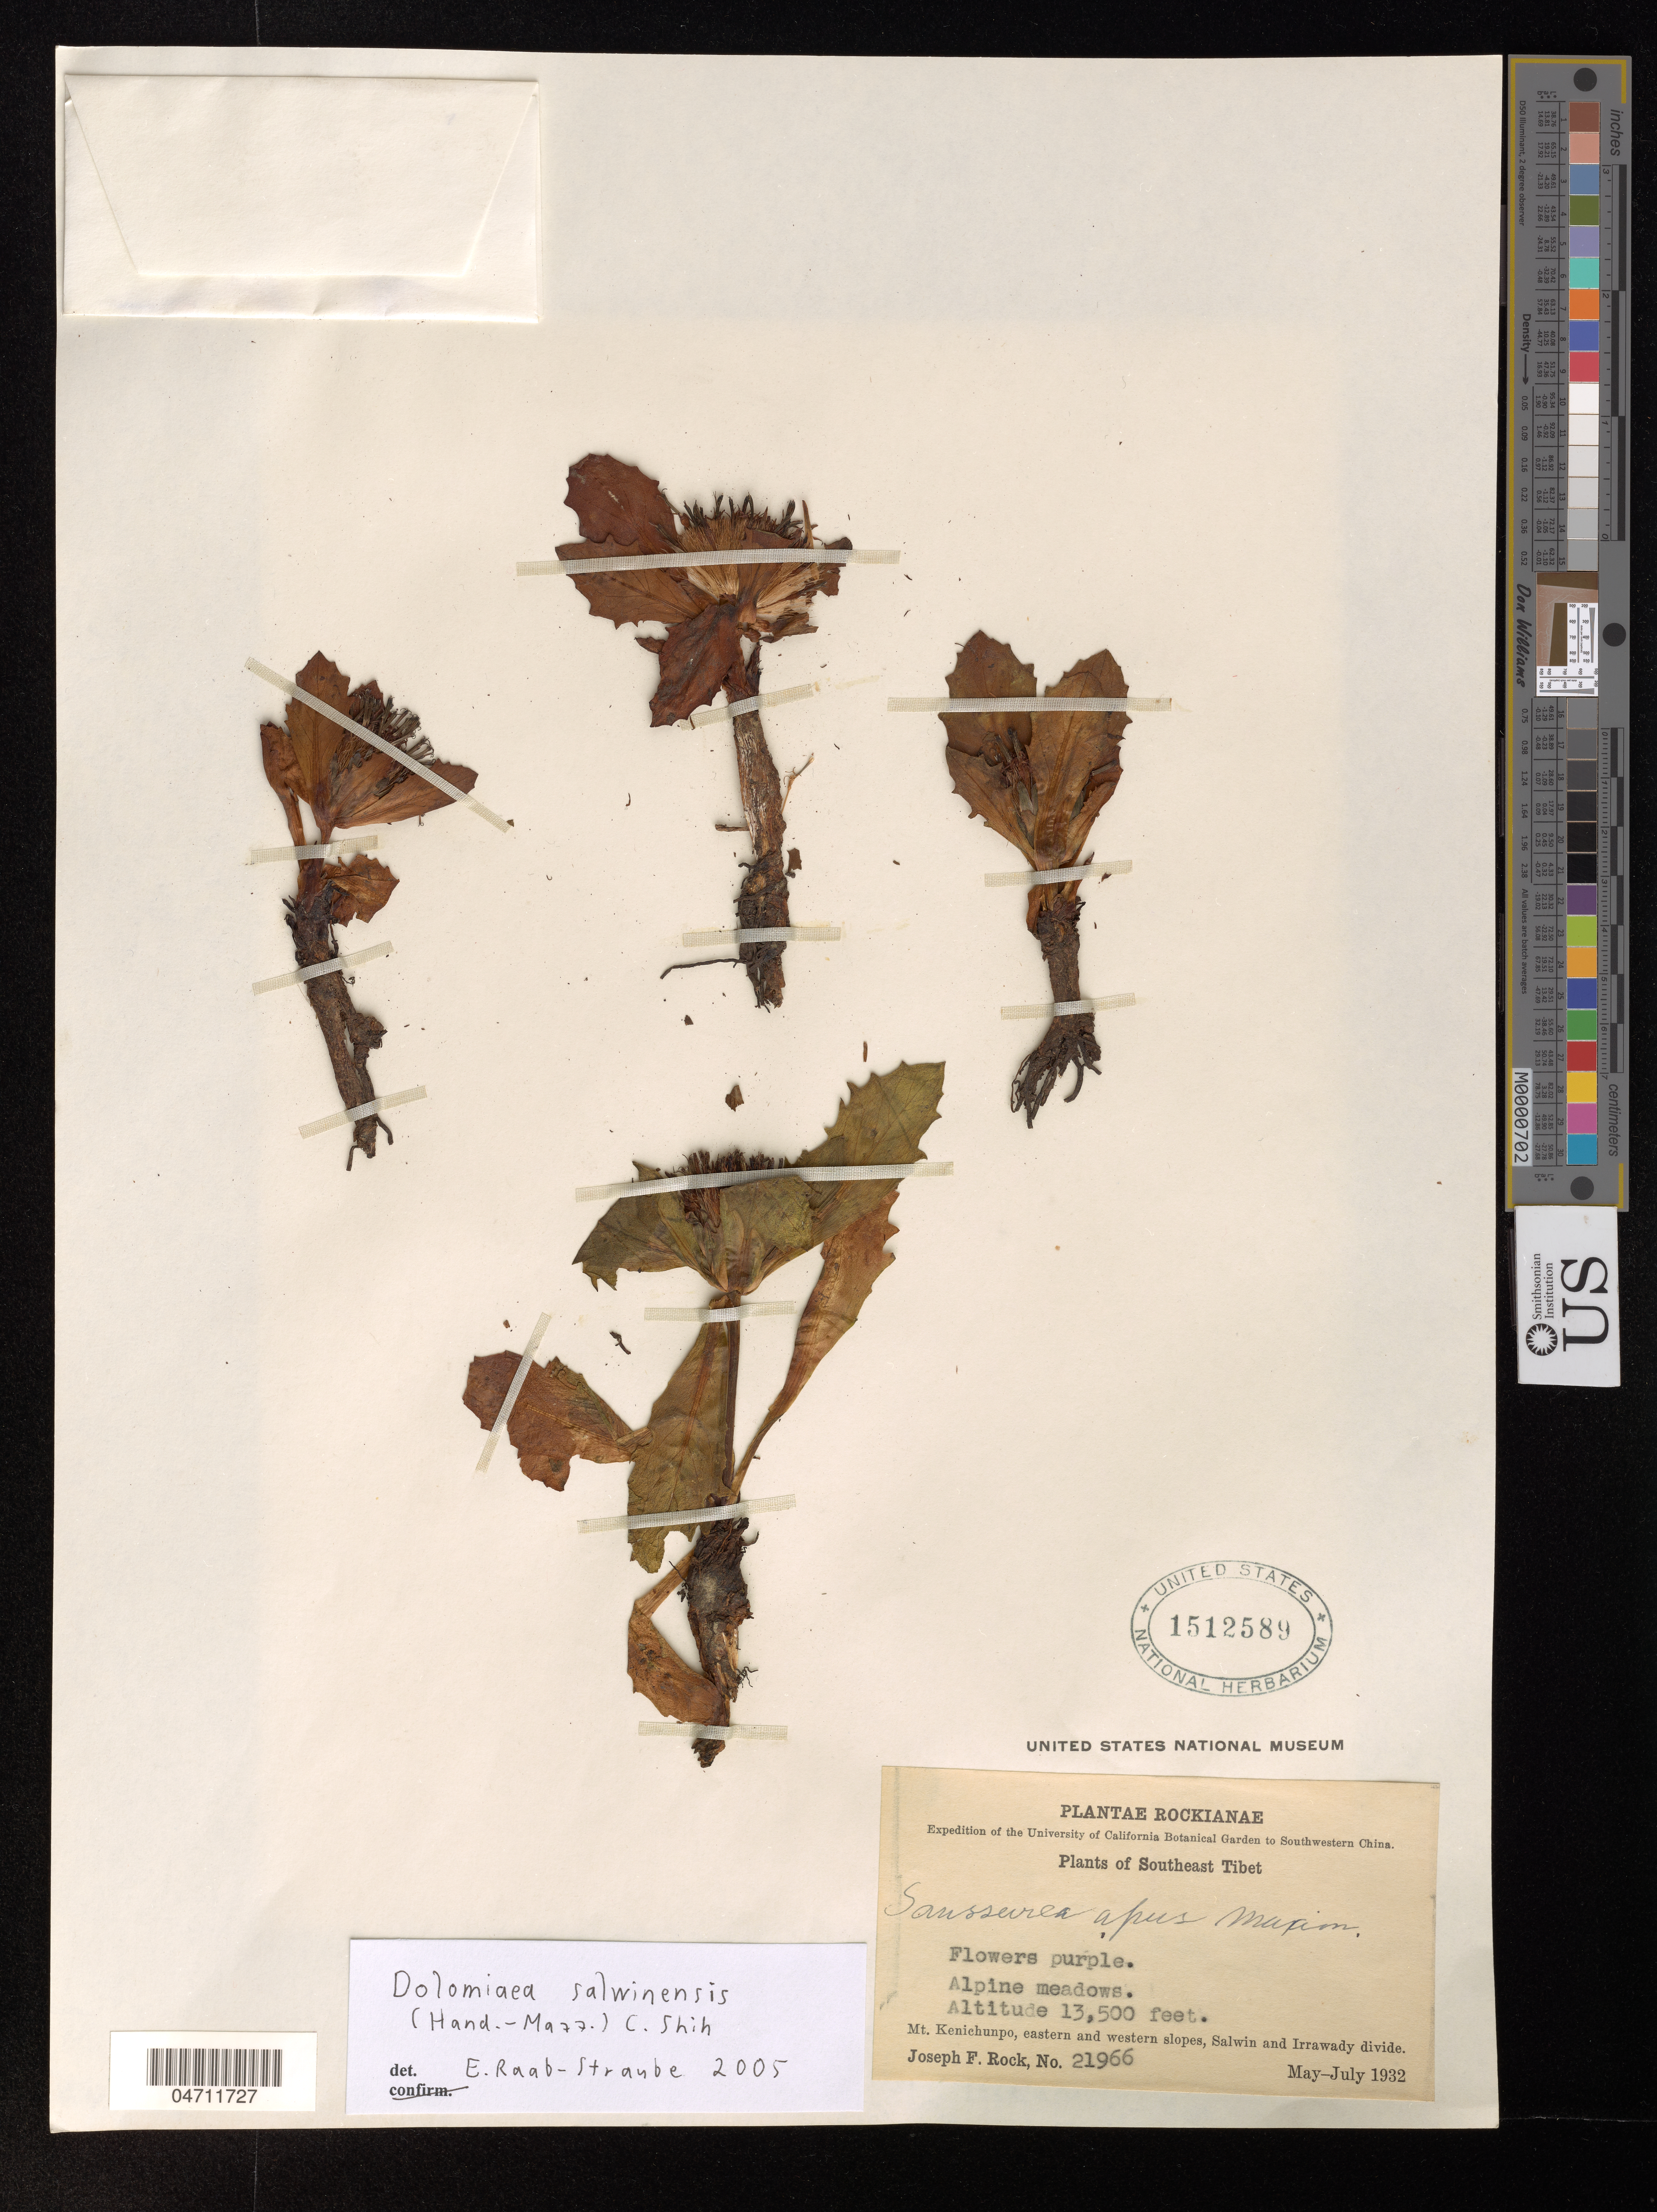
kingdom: Plantae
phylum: Tracheophyta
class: Magnoliopsida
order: Asterales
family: Asteraceae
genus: Dolomiaea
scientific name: Dolomiaea salwinensis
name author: (Hand.-Mazz.) C. Shih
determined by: Raab-Straube, Eckhard von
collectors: J. F. Rock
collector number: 21966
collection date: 1932-05/1932-07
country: China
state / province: Sichuan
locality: Southwestern China, Southwest Szechuan, Kaushu shan on trail to Leirong, southwest of Muli.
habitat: Alpine meadows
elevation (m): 4115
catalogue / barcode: US 1512589